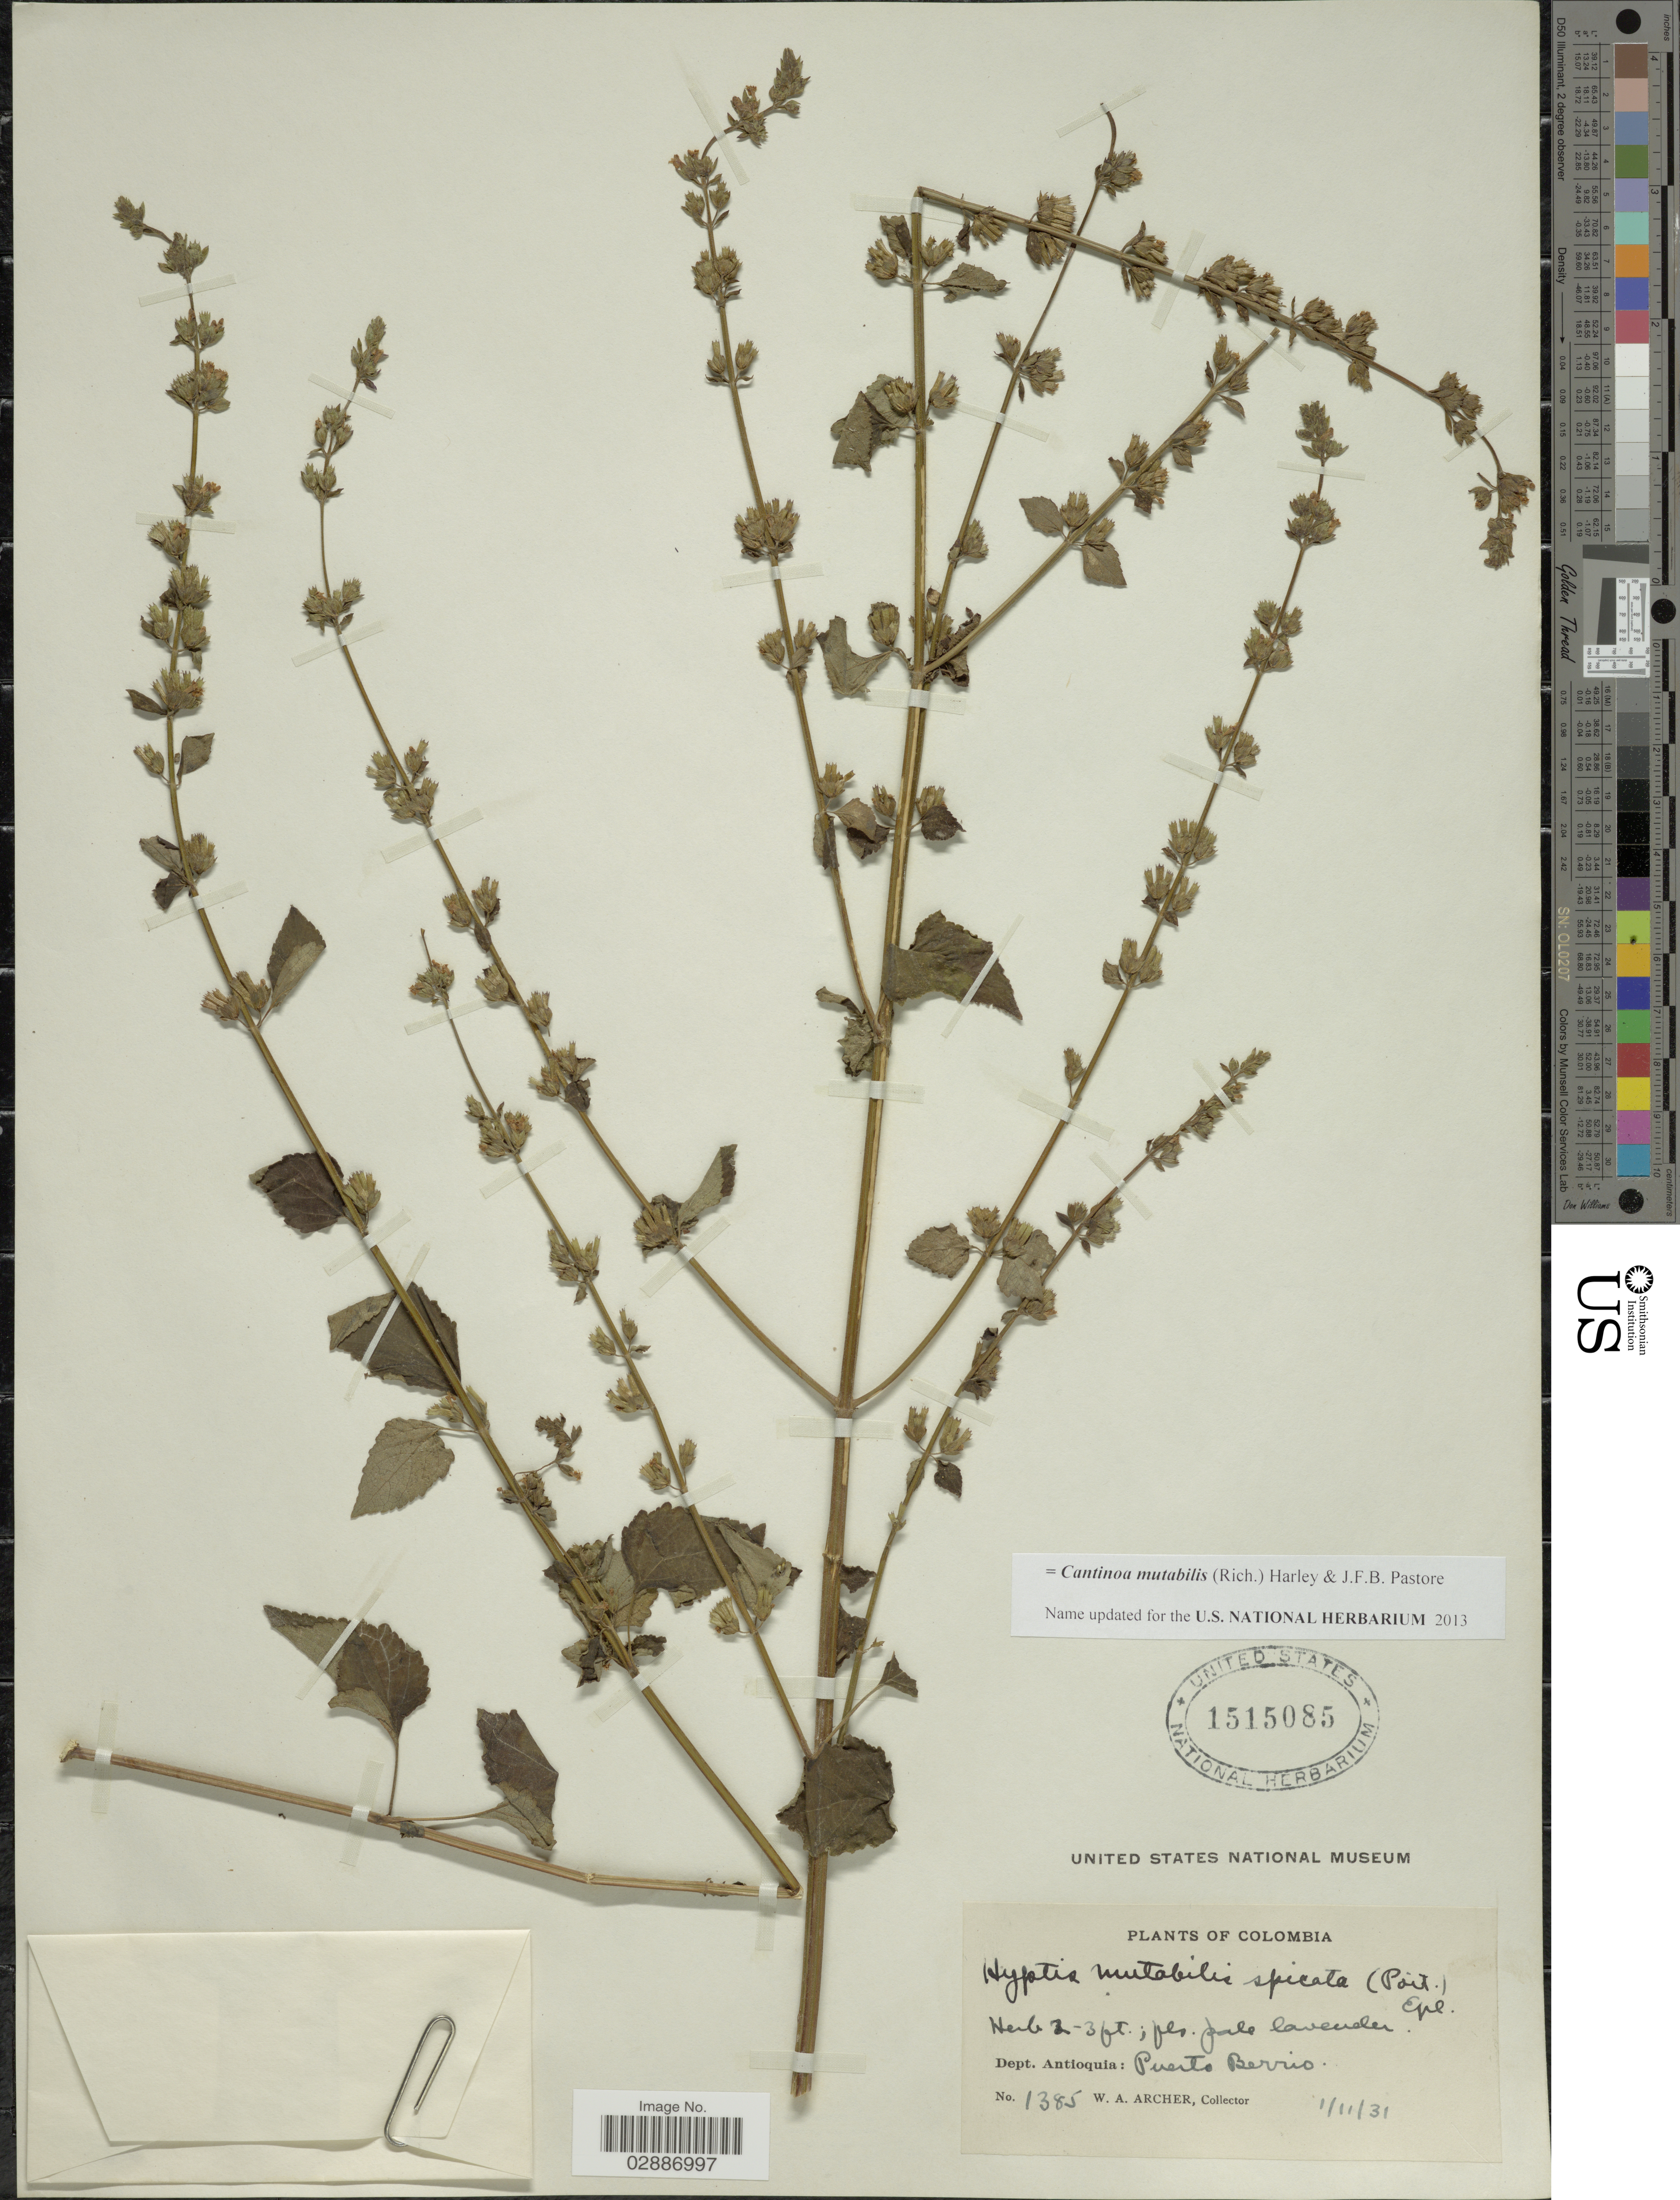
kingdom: Plantae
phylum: Tracheophyta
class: Magnoliopsida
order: Lamiales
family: Lamiaceae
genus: Cantinoa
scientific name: Cantinoa mutabilis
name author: (Epling) Harley & J.F.B. Pastore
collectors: W. Archer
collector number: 1385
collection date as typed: Transcribed d/m/y: 1/11/31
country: Colombia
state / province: Antioquia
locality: Dept. Antioquia: Puerto Berrio.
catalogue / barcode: US 1515085